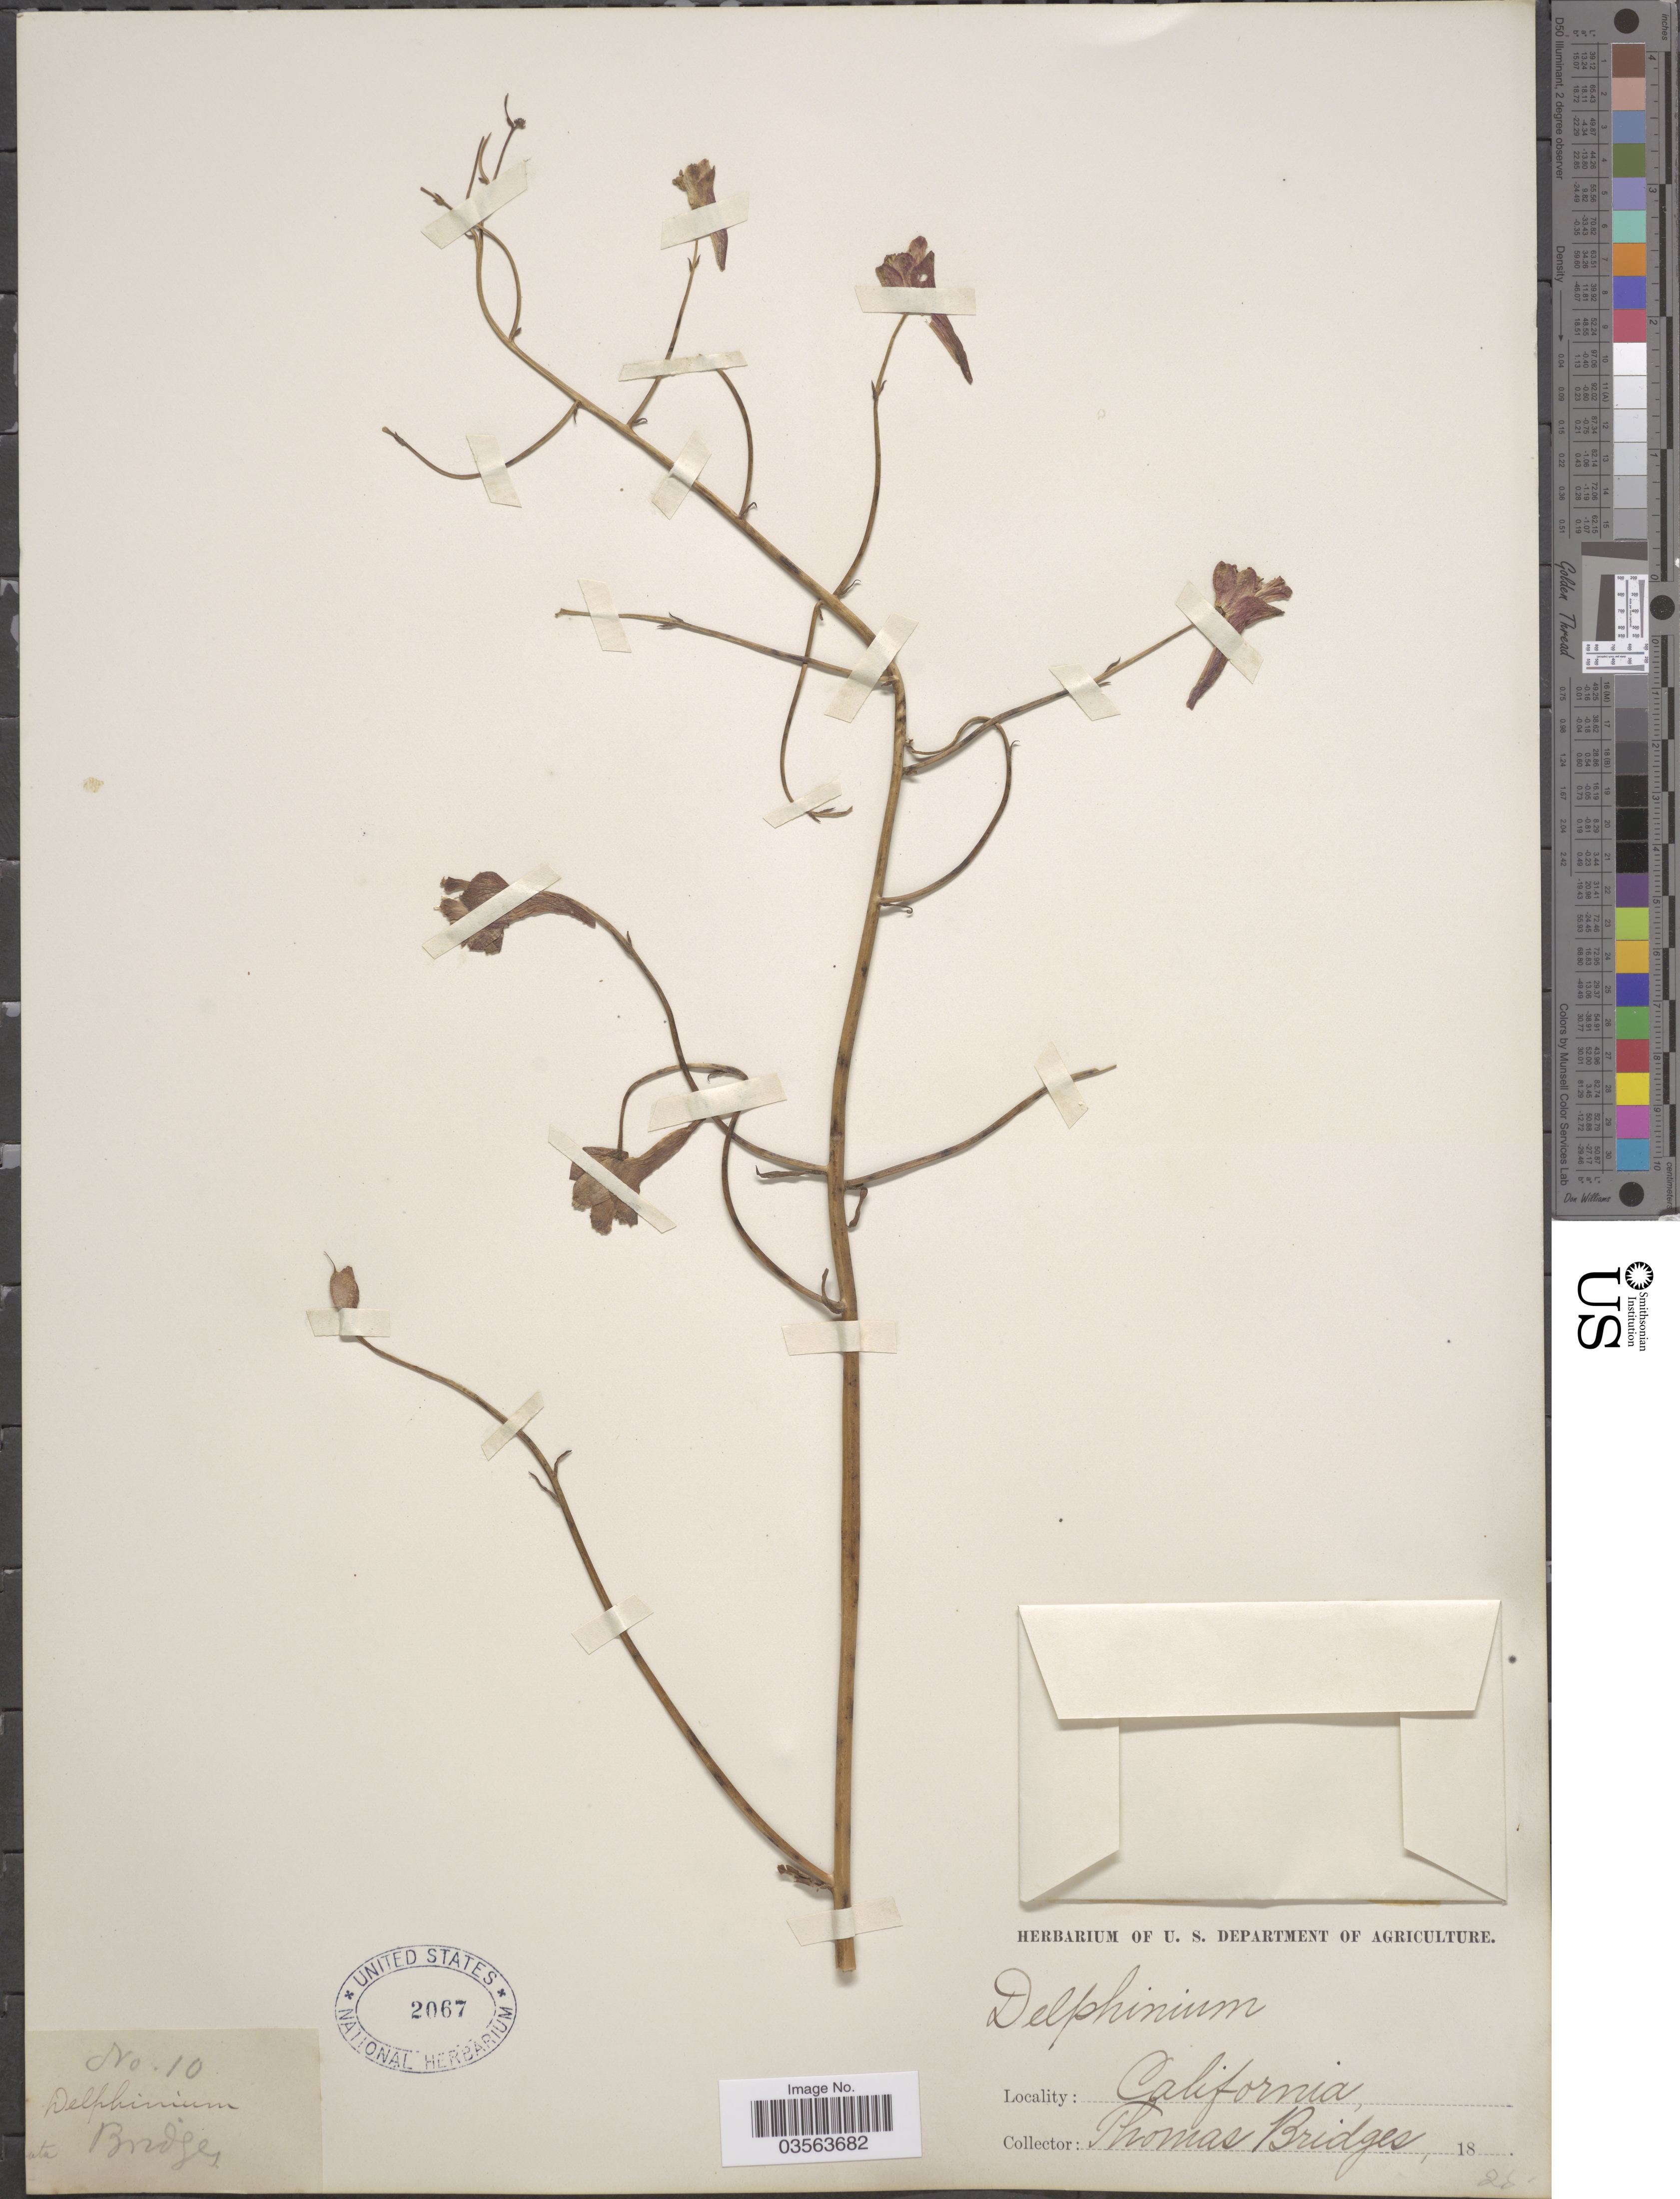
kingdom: Plantae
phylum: Tracheophyta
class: Magnoliopsida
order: Ranunculales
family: Ranunculaceae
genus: Delphinium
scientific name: Delphinium nudicaule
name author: Torr. & A. Gray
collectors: T. Bridges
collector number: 10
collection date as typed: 18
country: United States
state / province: California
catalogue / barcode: US 2067